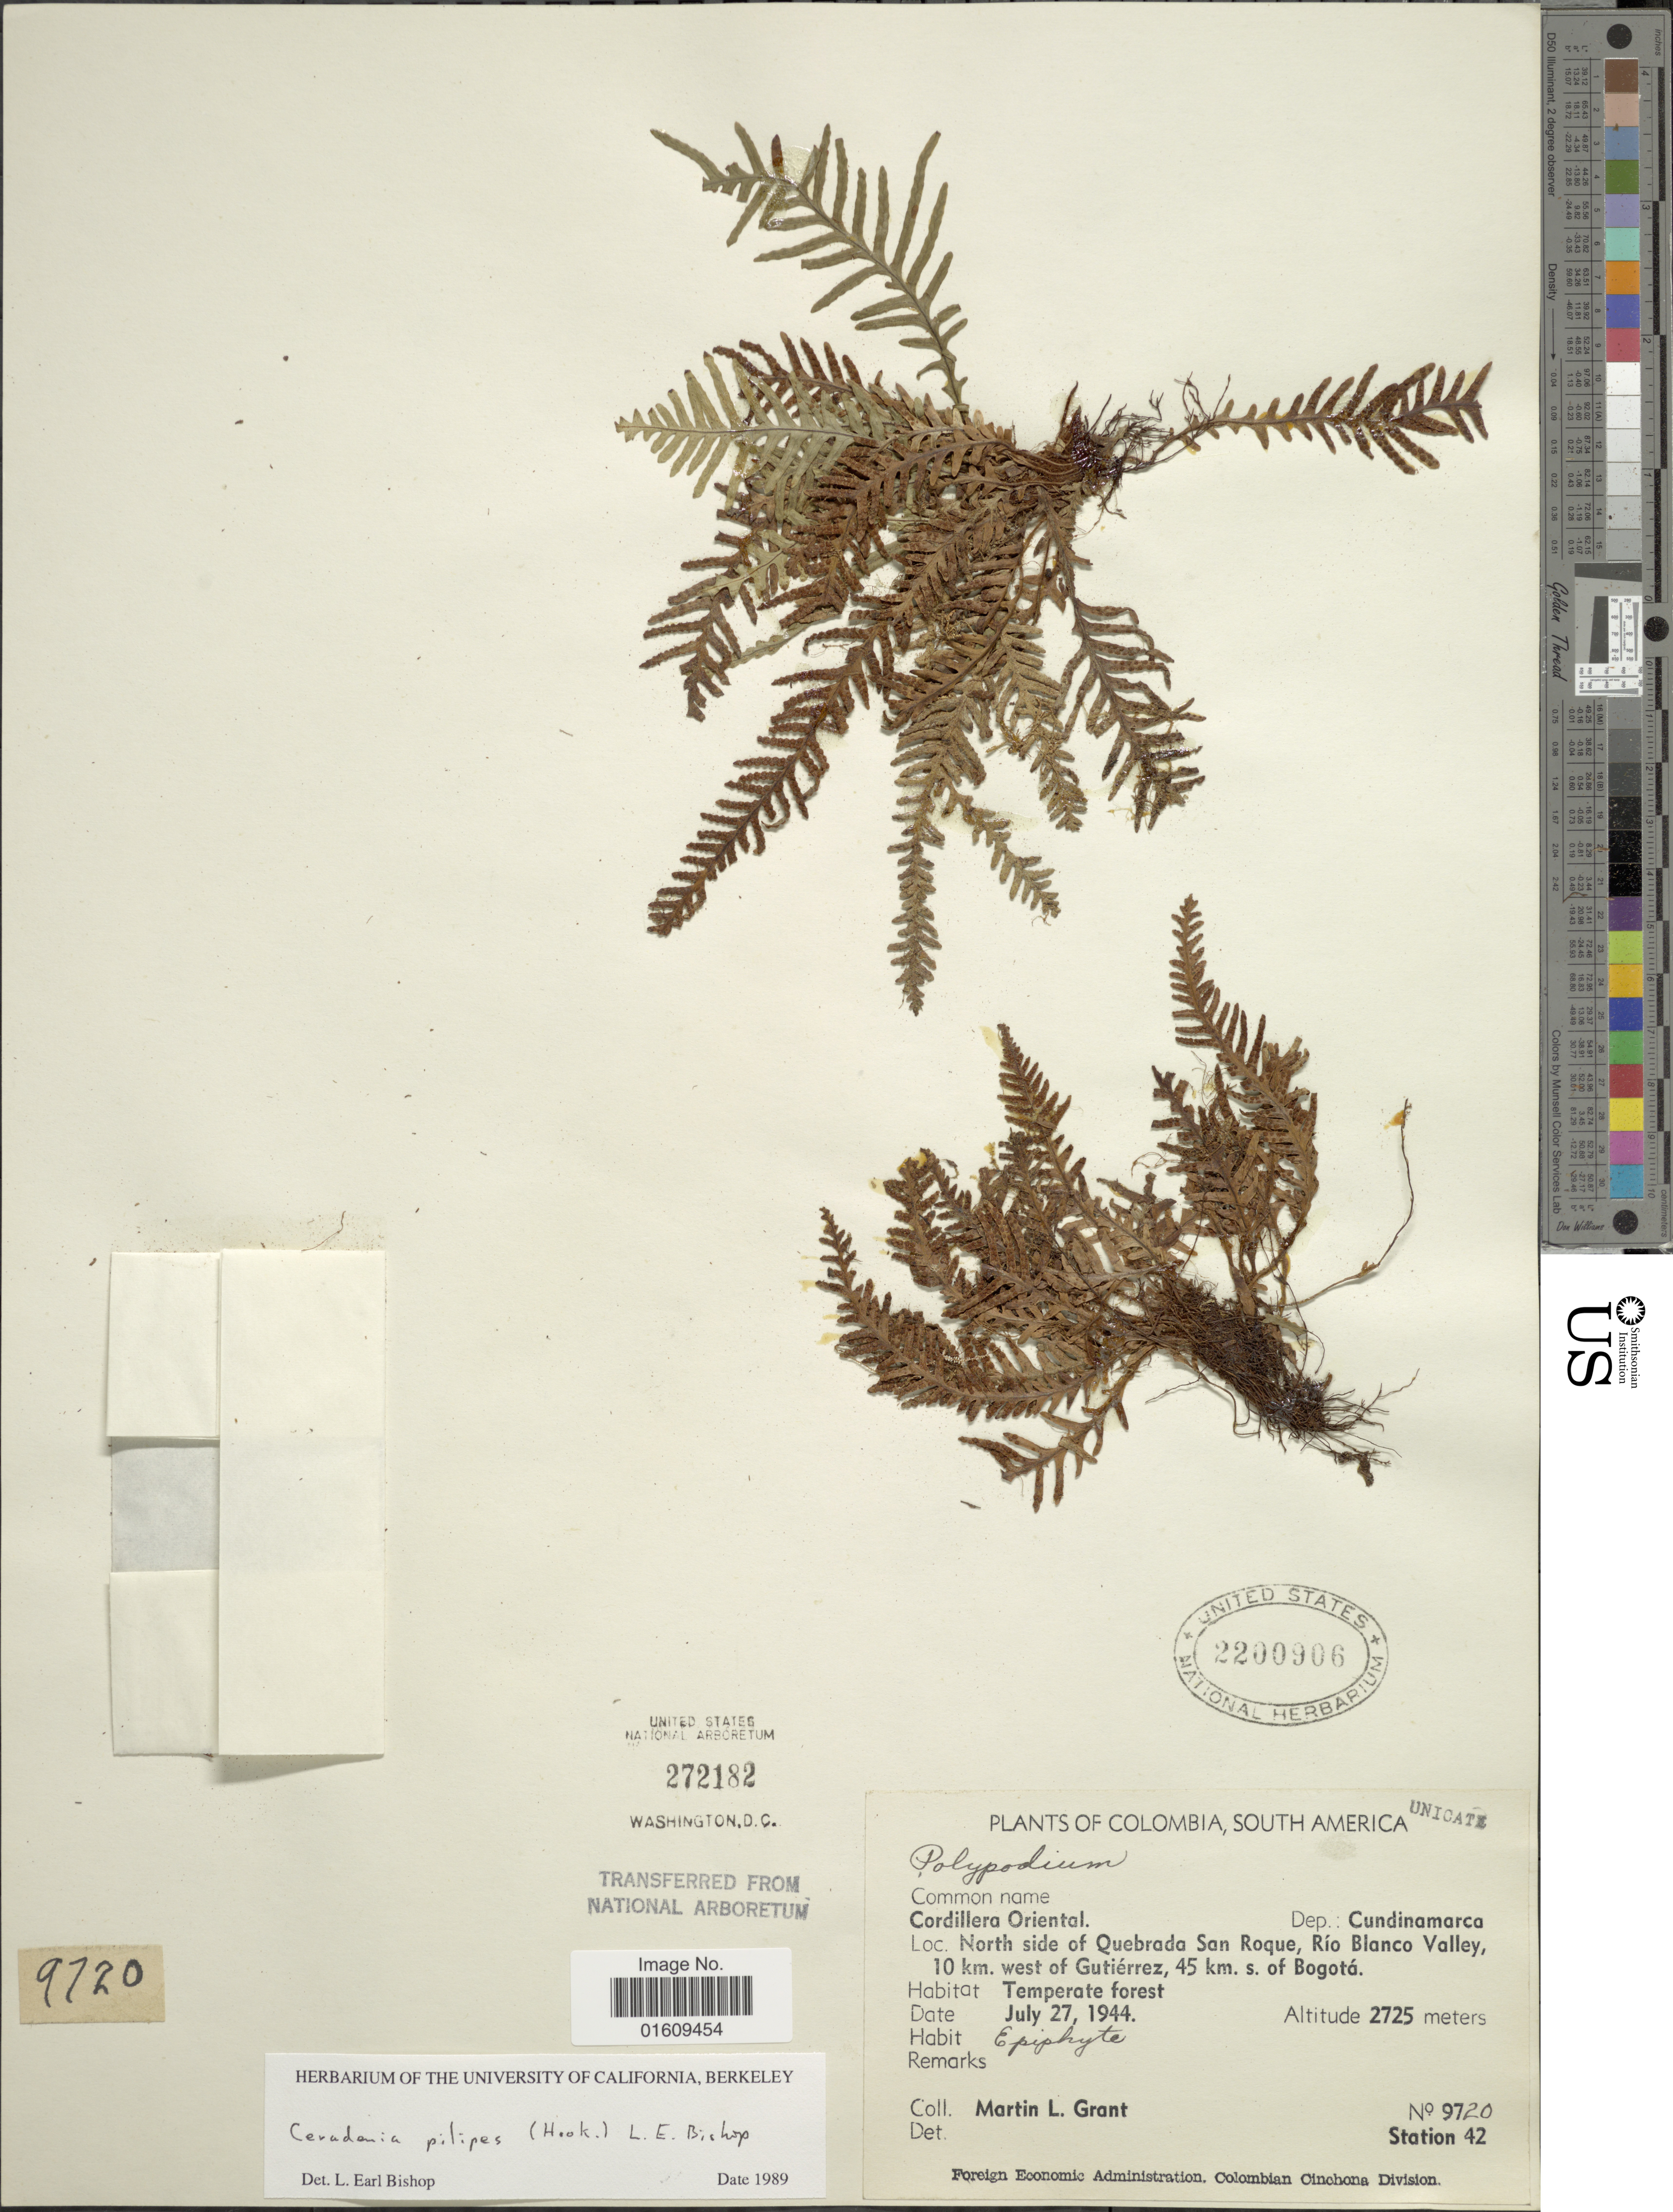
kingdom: Plantae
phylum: Tracheophyta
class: Polypodiopsida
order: Polypodiales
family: Polypodiaceae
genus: Ceradenia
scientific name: Ceradenia pilipes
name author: (Hook.) L.E. Bishop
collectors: M. L. Grant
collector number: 9720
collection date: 1944-07-27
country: Colombia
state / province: Cundinamarca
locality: Colombia, South America, Cordillera Oriental, Dep. Cundinamarca, North side of Quebrada San Roque, Río Blanco Valley, 10 km. west of Gutiërrez, 45 km. s. of Bogotá.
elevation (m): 2725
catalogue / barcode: US 2200906